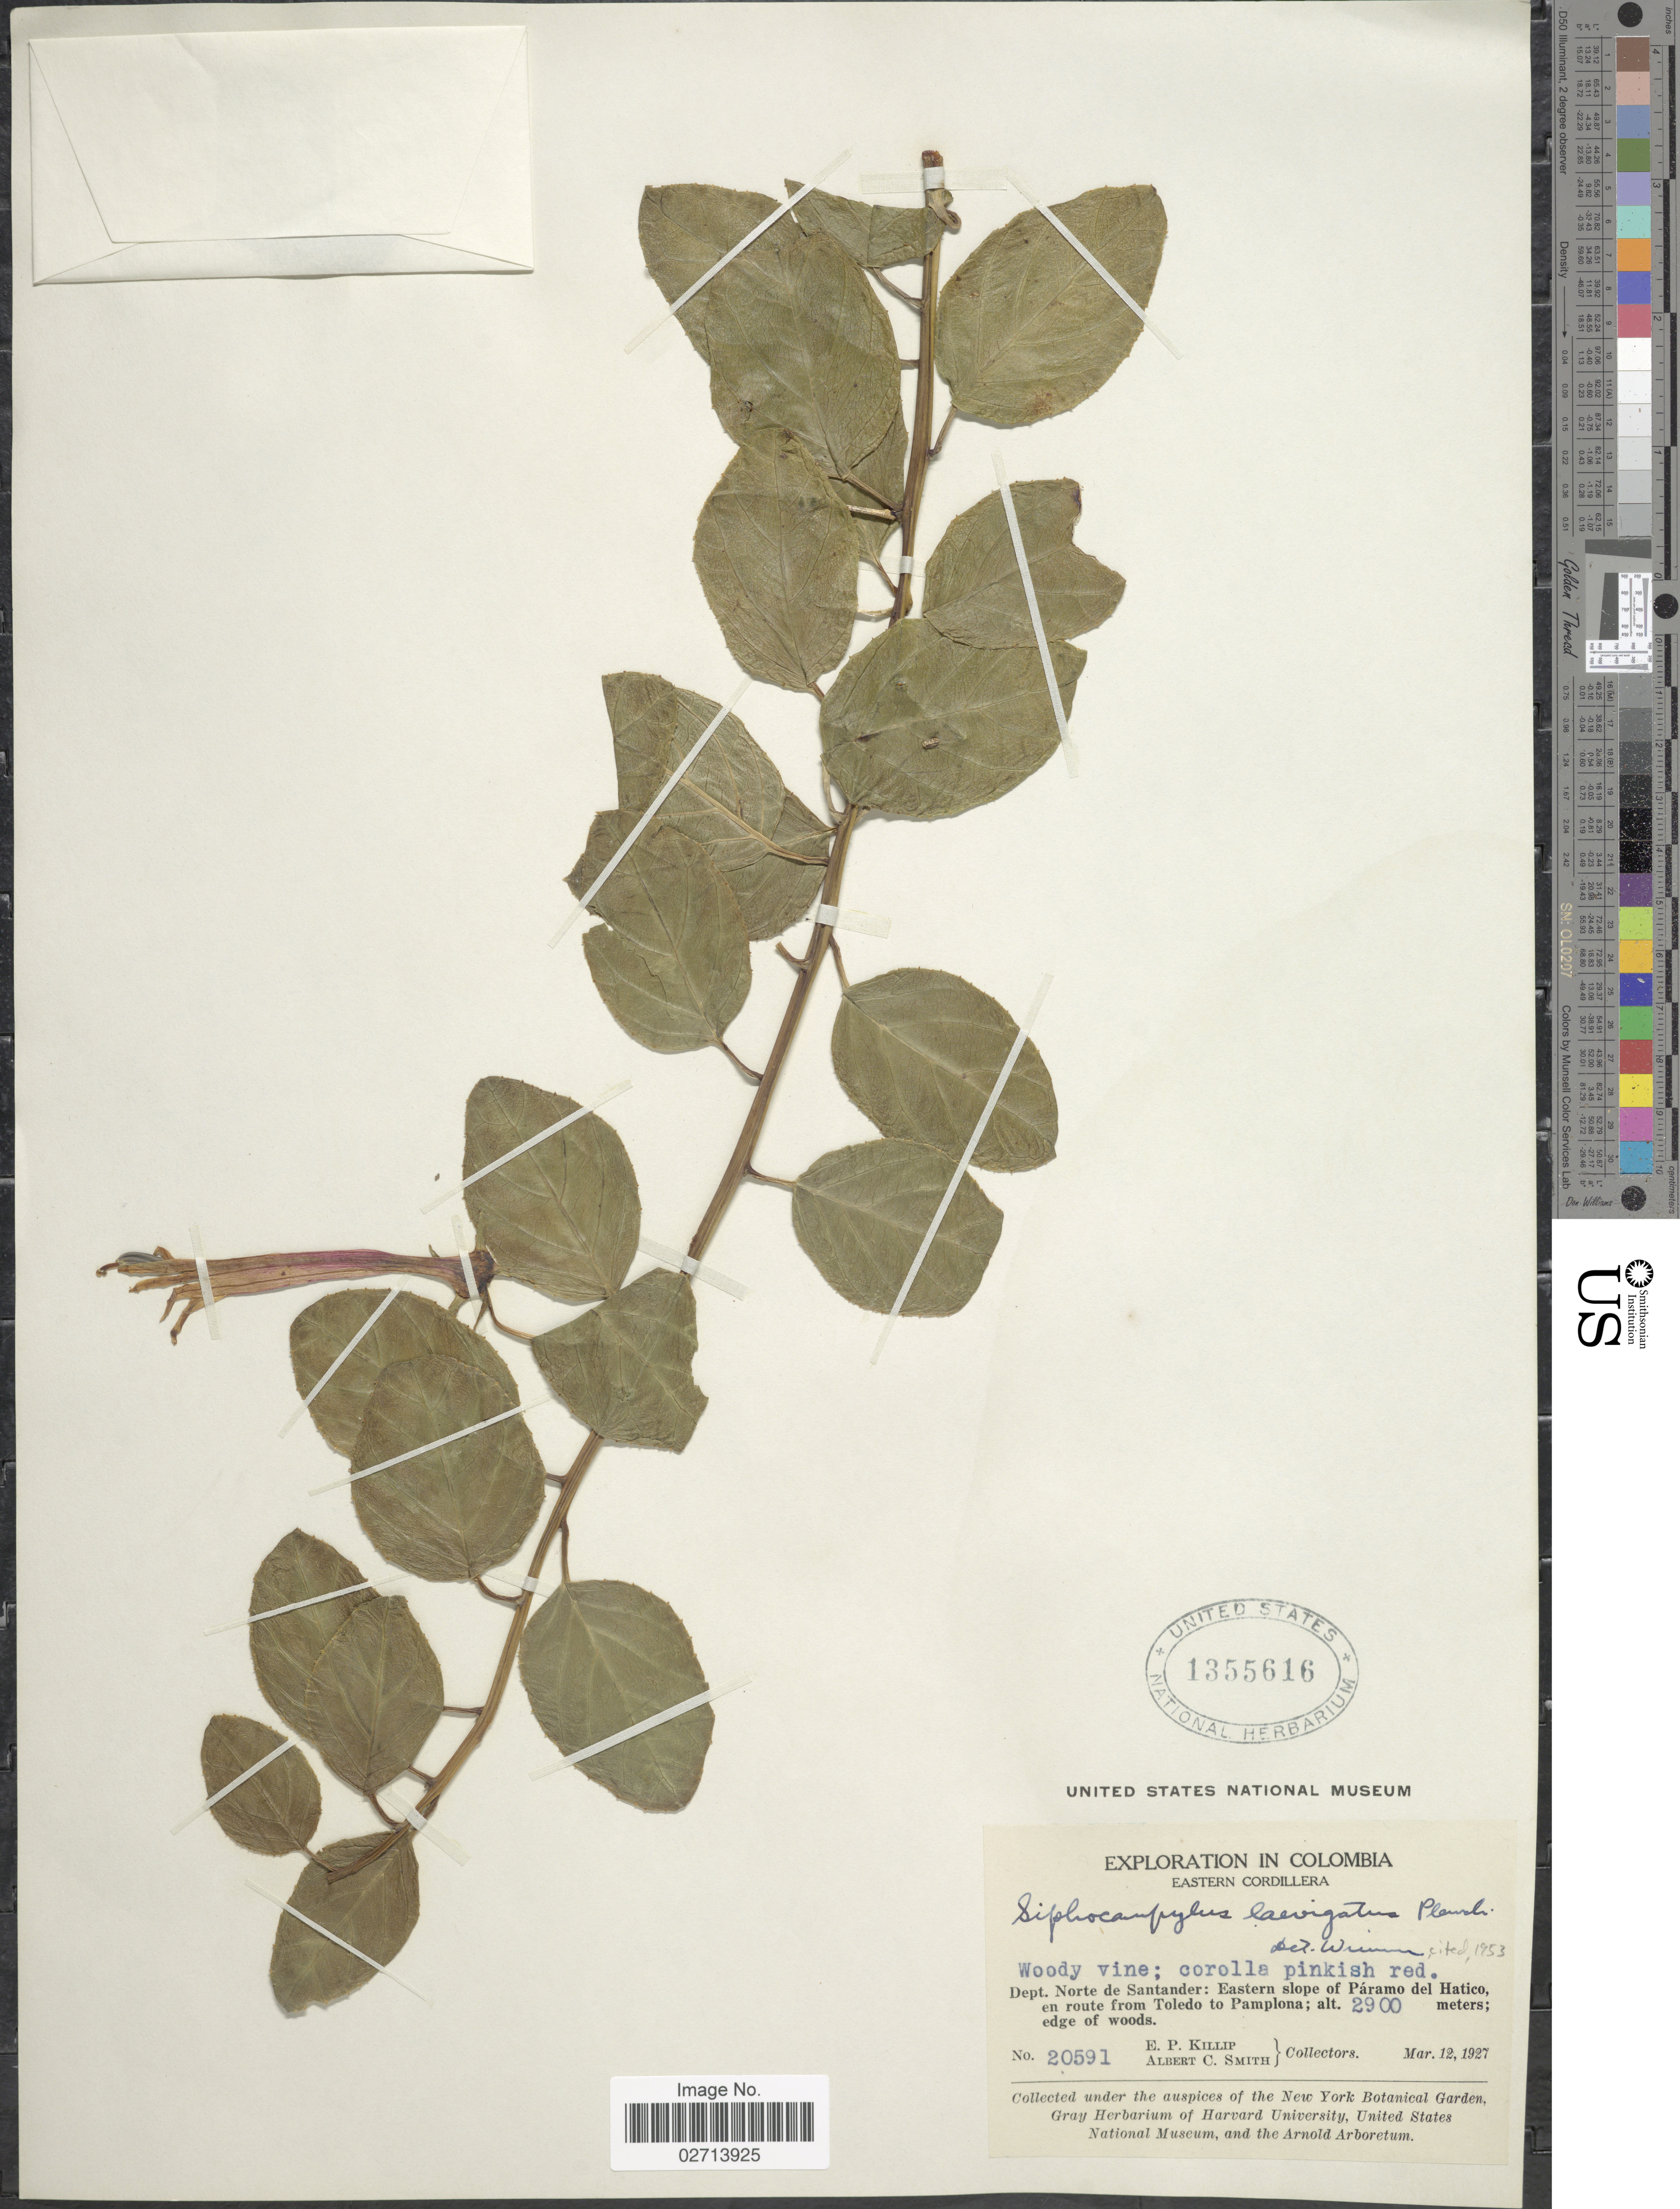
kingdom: Plantae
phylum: Tracheophyta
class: Magnoliopsida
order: Asterales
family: Campanulaceae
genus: Siphocampylus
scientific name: Siphocampylus laevigatus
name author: Planch.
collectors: E. P. Killip & A. C. Smith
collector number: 20591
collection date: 1927-03-12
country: Colombia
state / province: Norte de Santander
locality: Eastern Cordillera. Dept. Norte de Santander: Eastern slope of Páramo del Hatico, en route from Toledo to Pamplona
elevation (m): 2900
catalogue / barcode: US 1355616